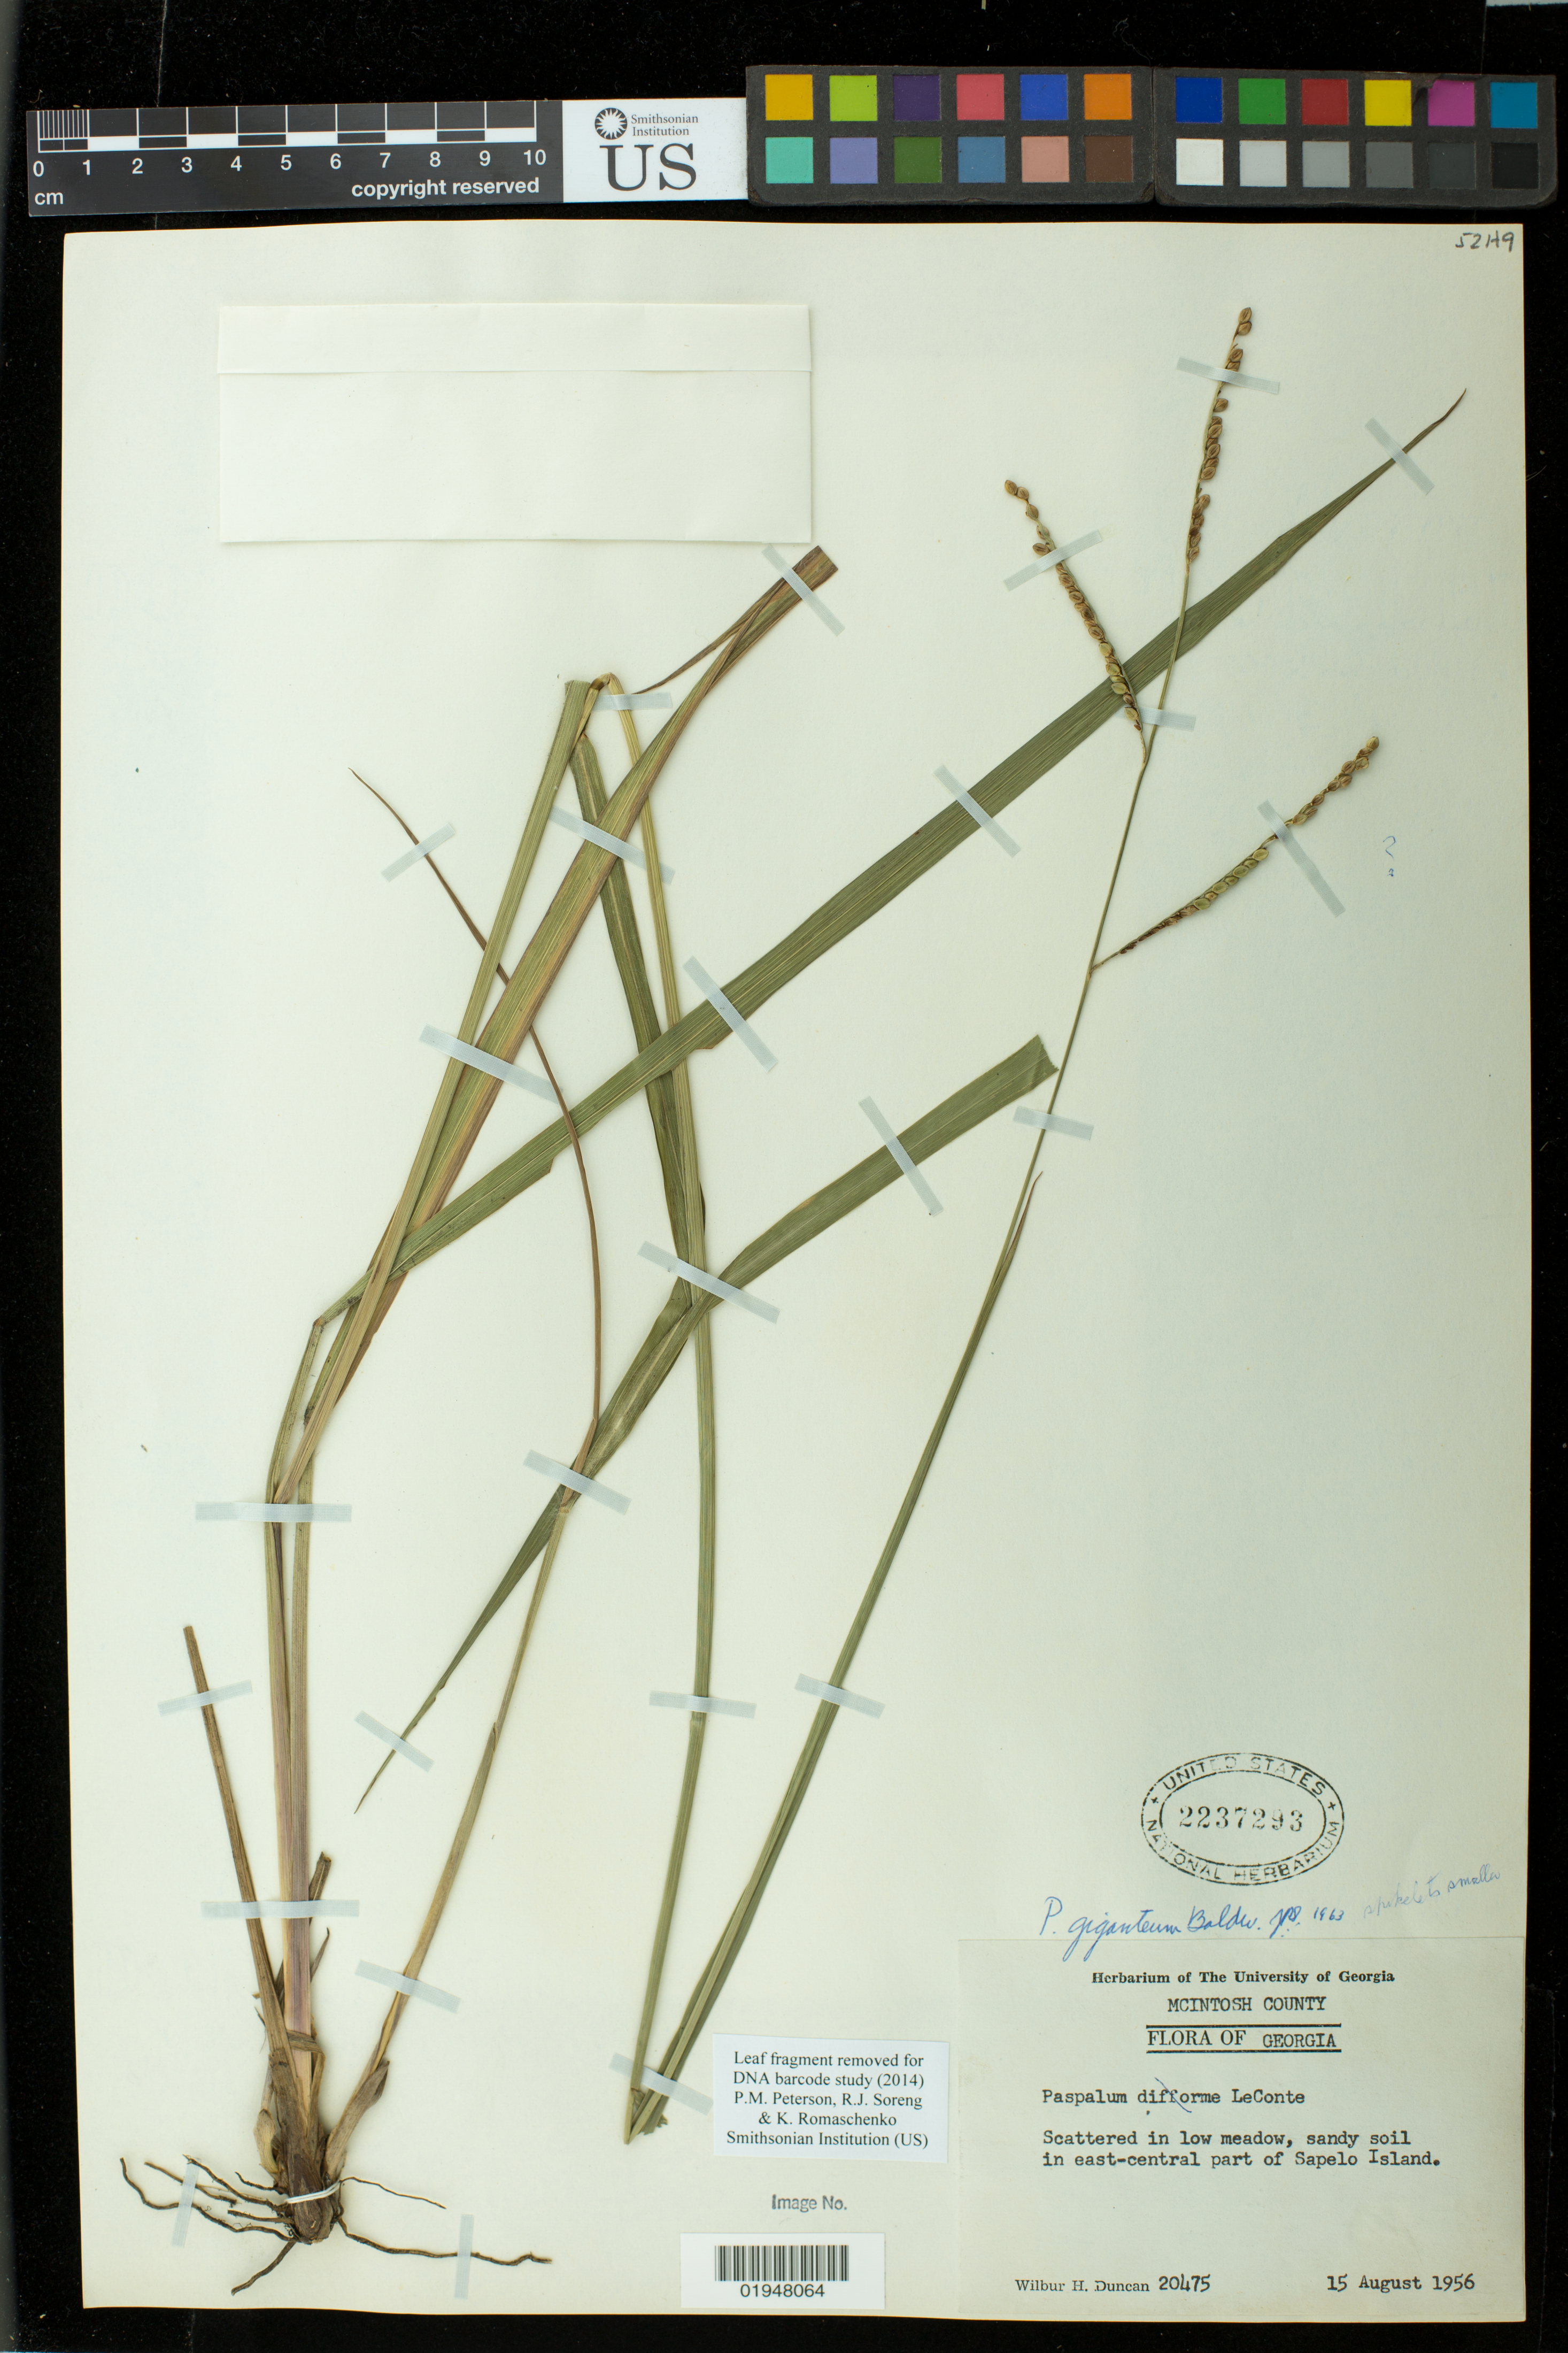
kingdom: Plantae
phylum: Tracheophyta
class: Liliopsida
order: Poales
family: Poaceae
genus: Paspalum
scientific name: Paspalum giganteum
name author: Baldwin ex Vasey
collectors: W. H. Duncan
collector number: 20475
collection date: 1956-08-15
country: United States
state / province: Georgia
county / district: McIntosh County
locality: East-central part of Sapelo Island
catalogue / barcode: US 2237293